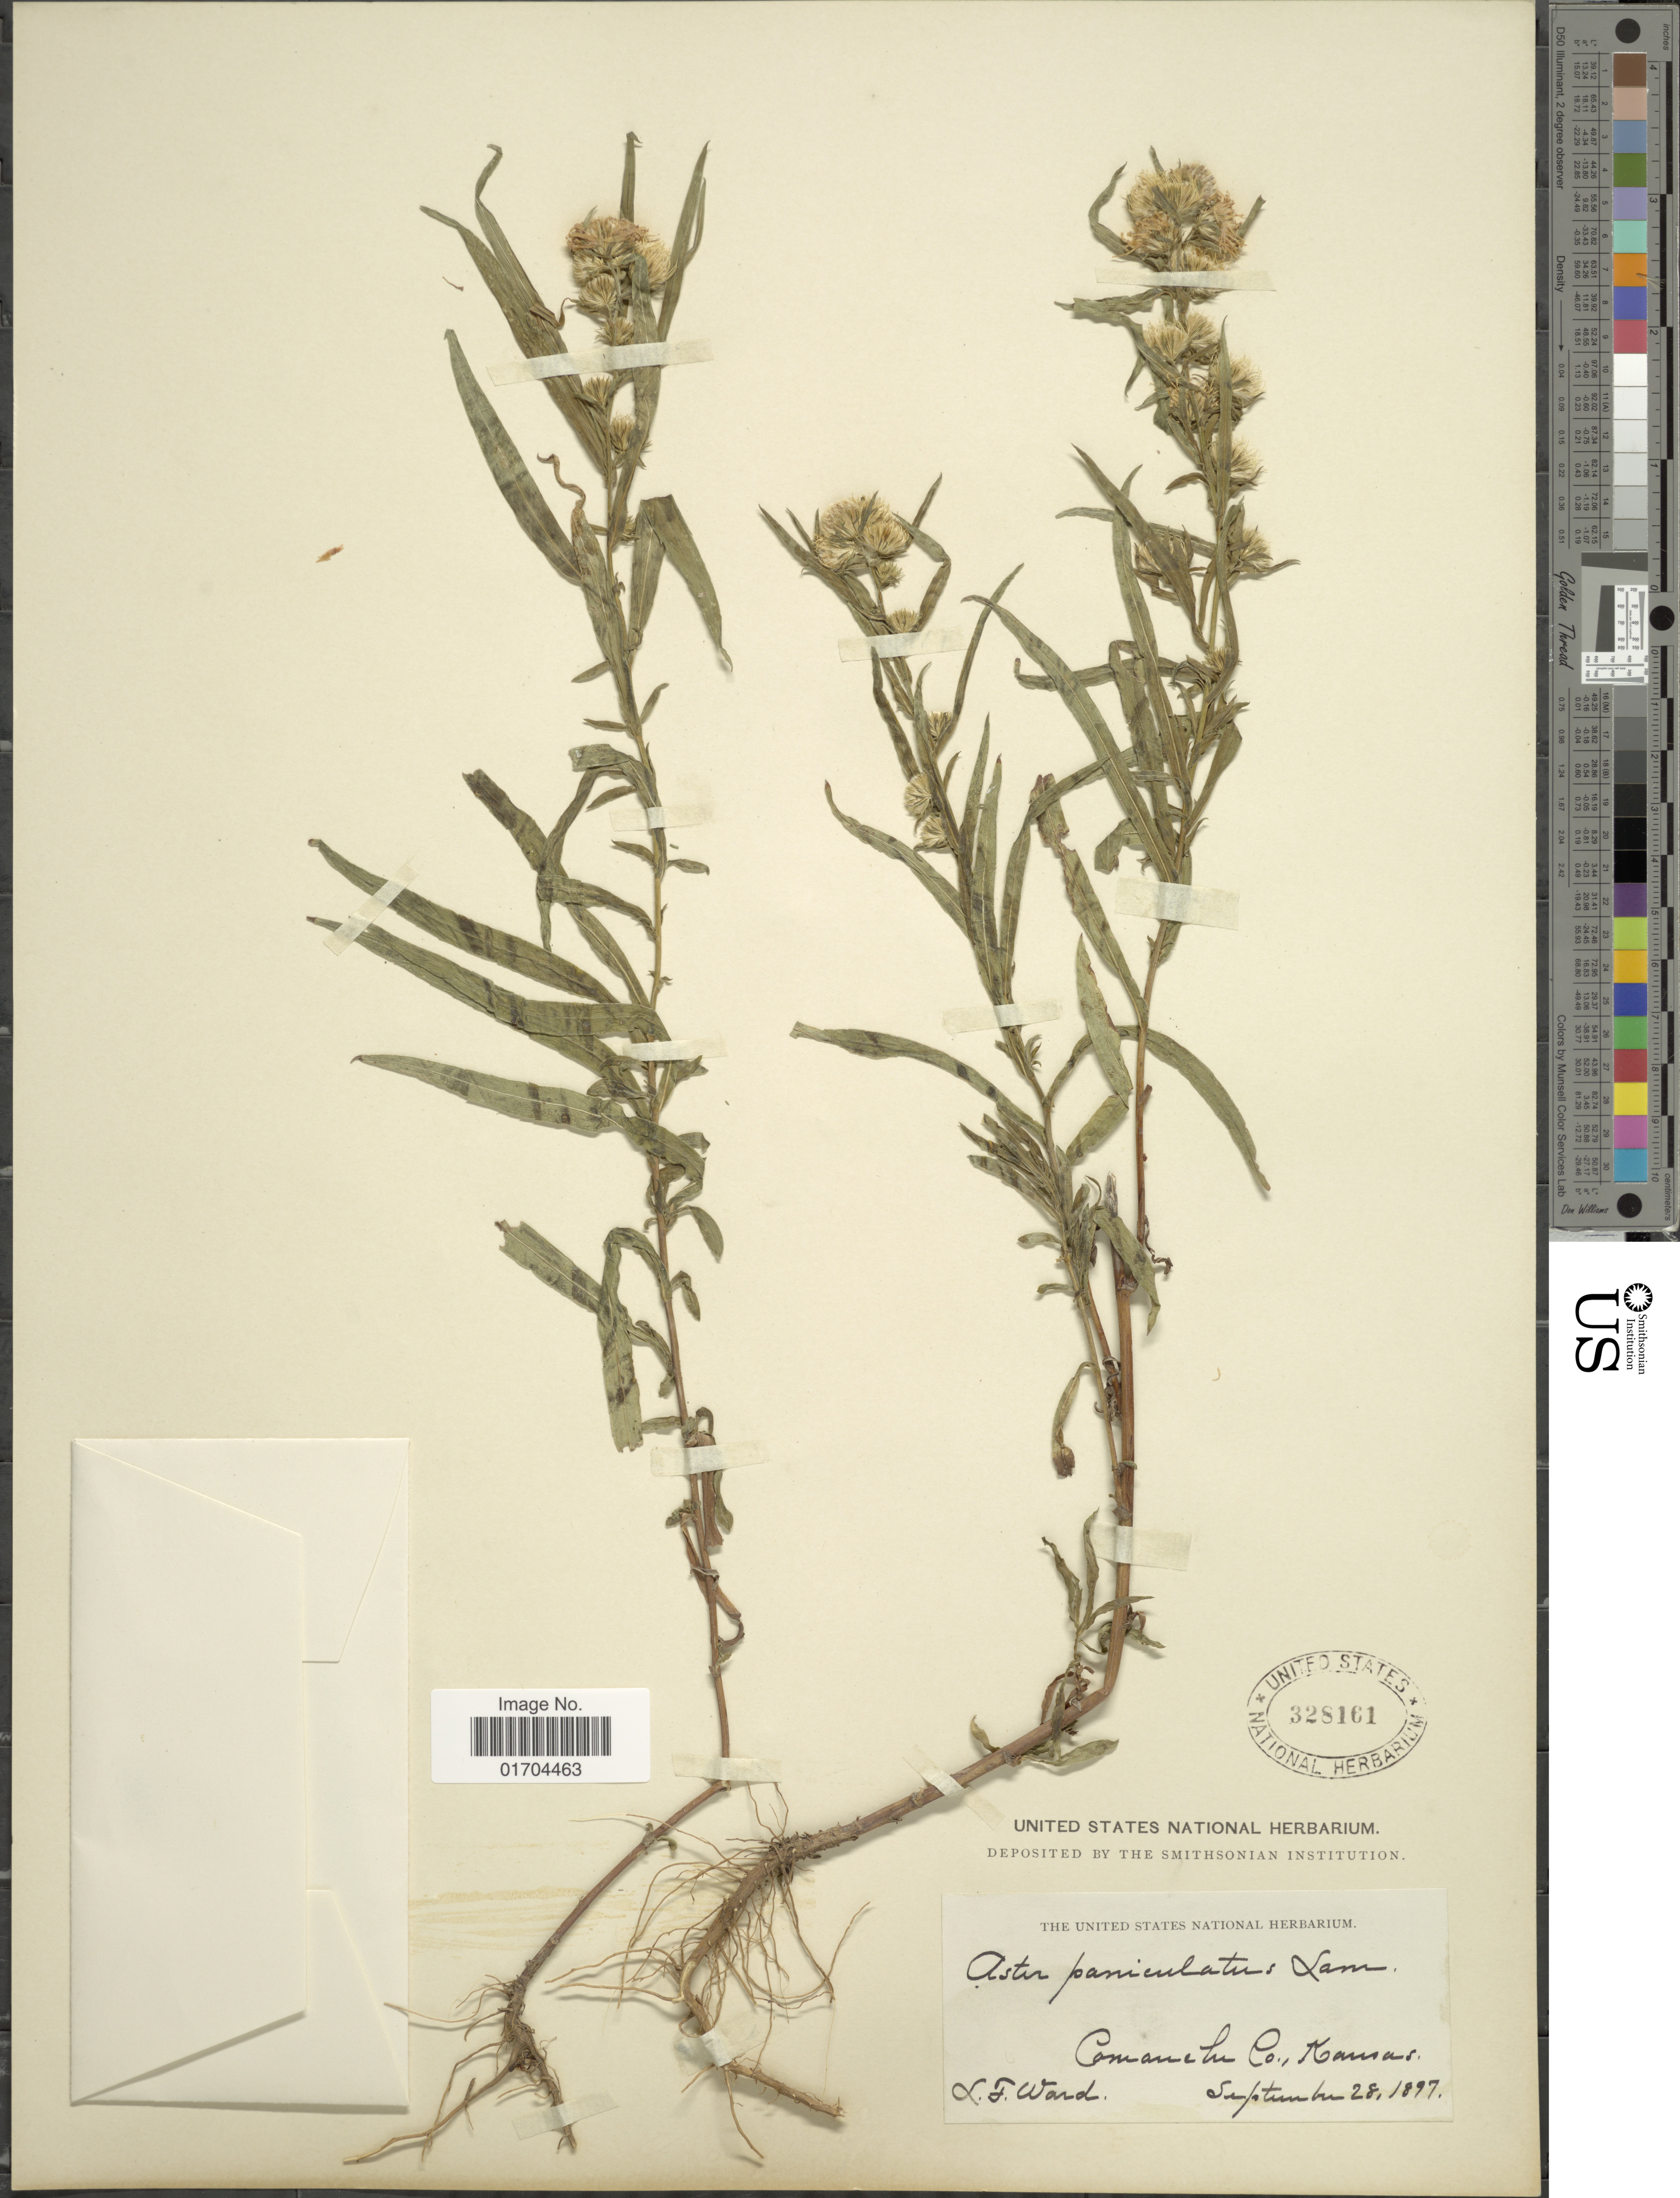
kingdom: Plantae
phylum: Tracheophyta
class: Magnoliopsida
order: Asterales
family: Asteraceae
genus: Symphyotrichum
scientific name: Symphyotrichum sp.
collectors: L. Ward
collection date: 1897-09-28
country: United States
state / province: Kansas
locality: Comanche Co.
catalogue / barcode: US 328161